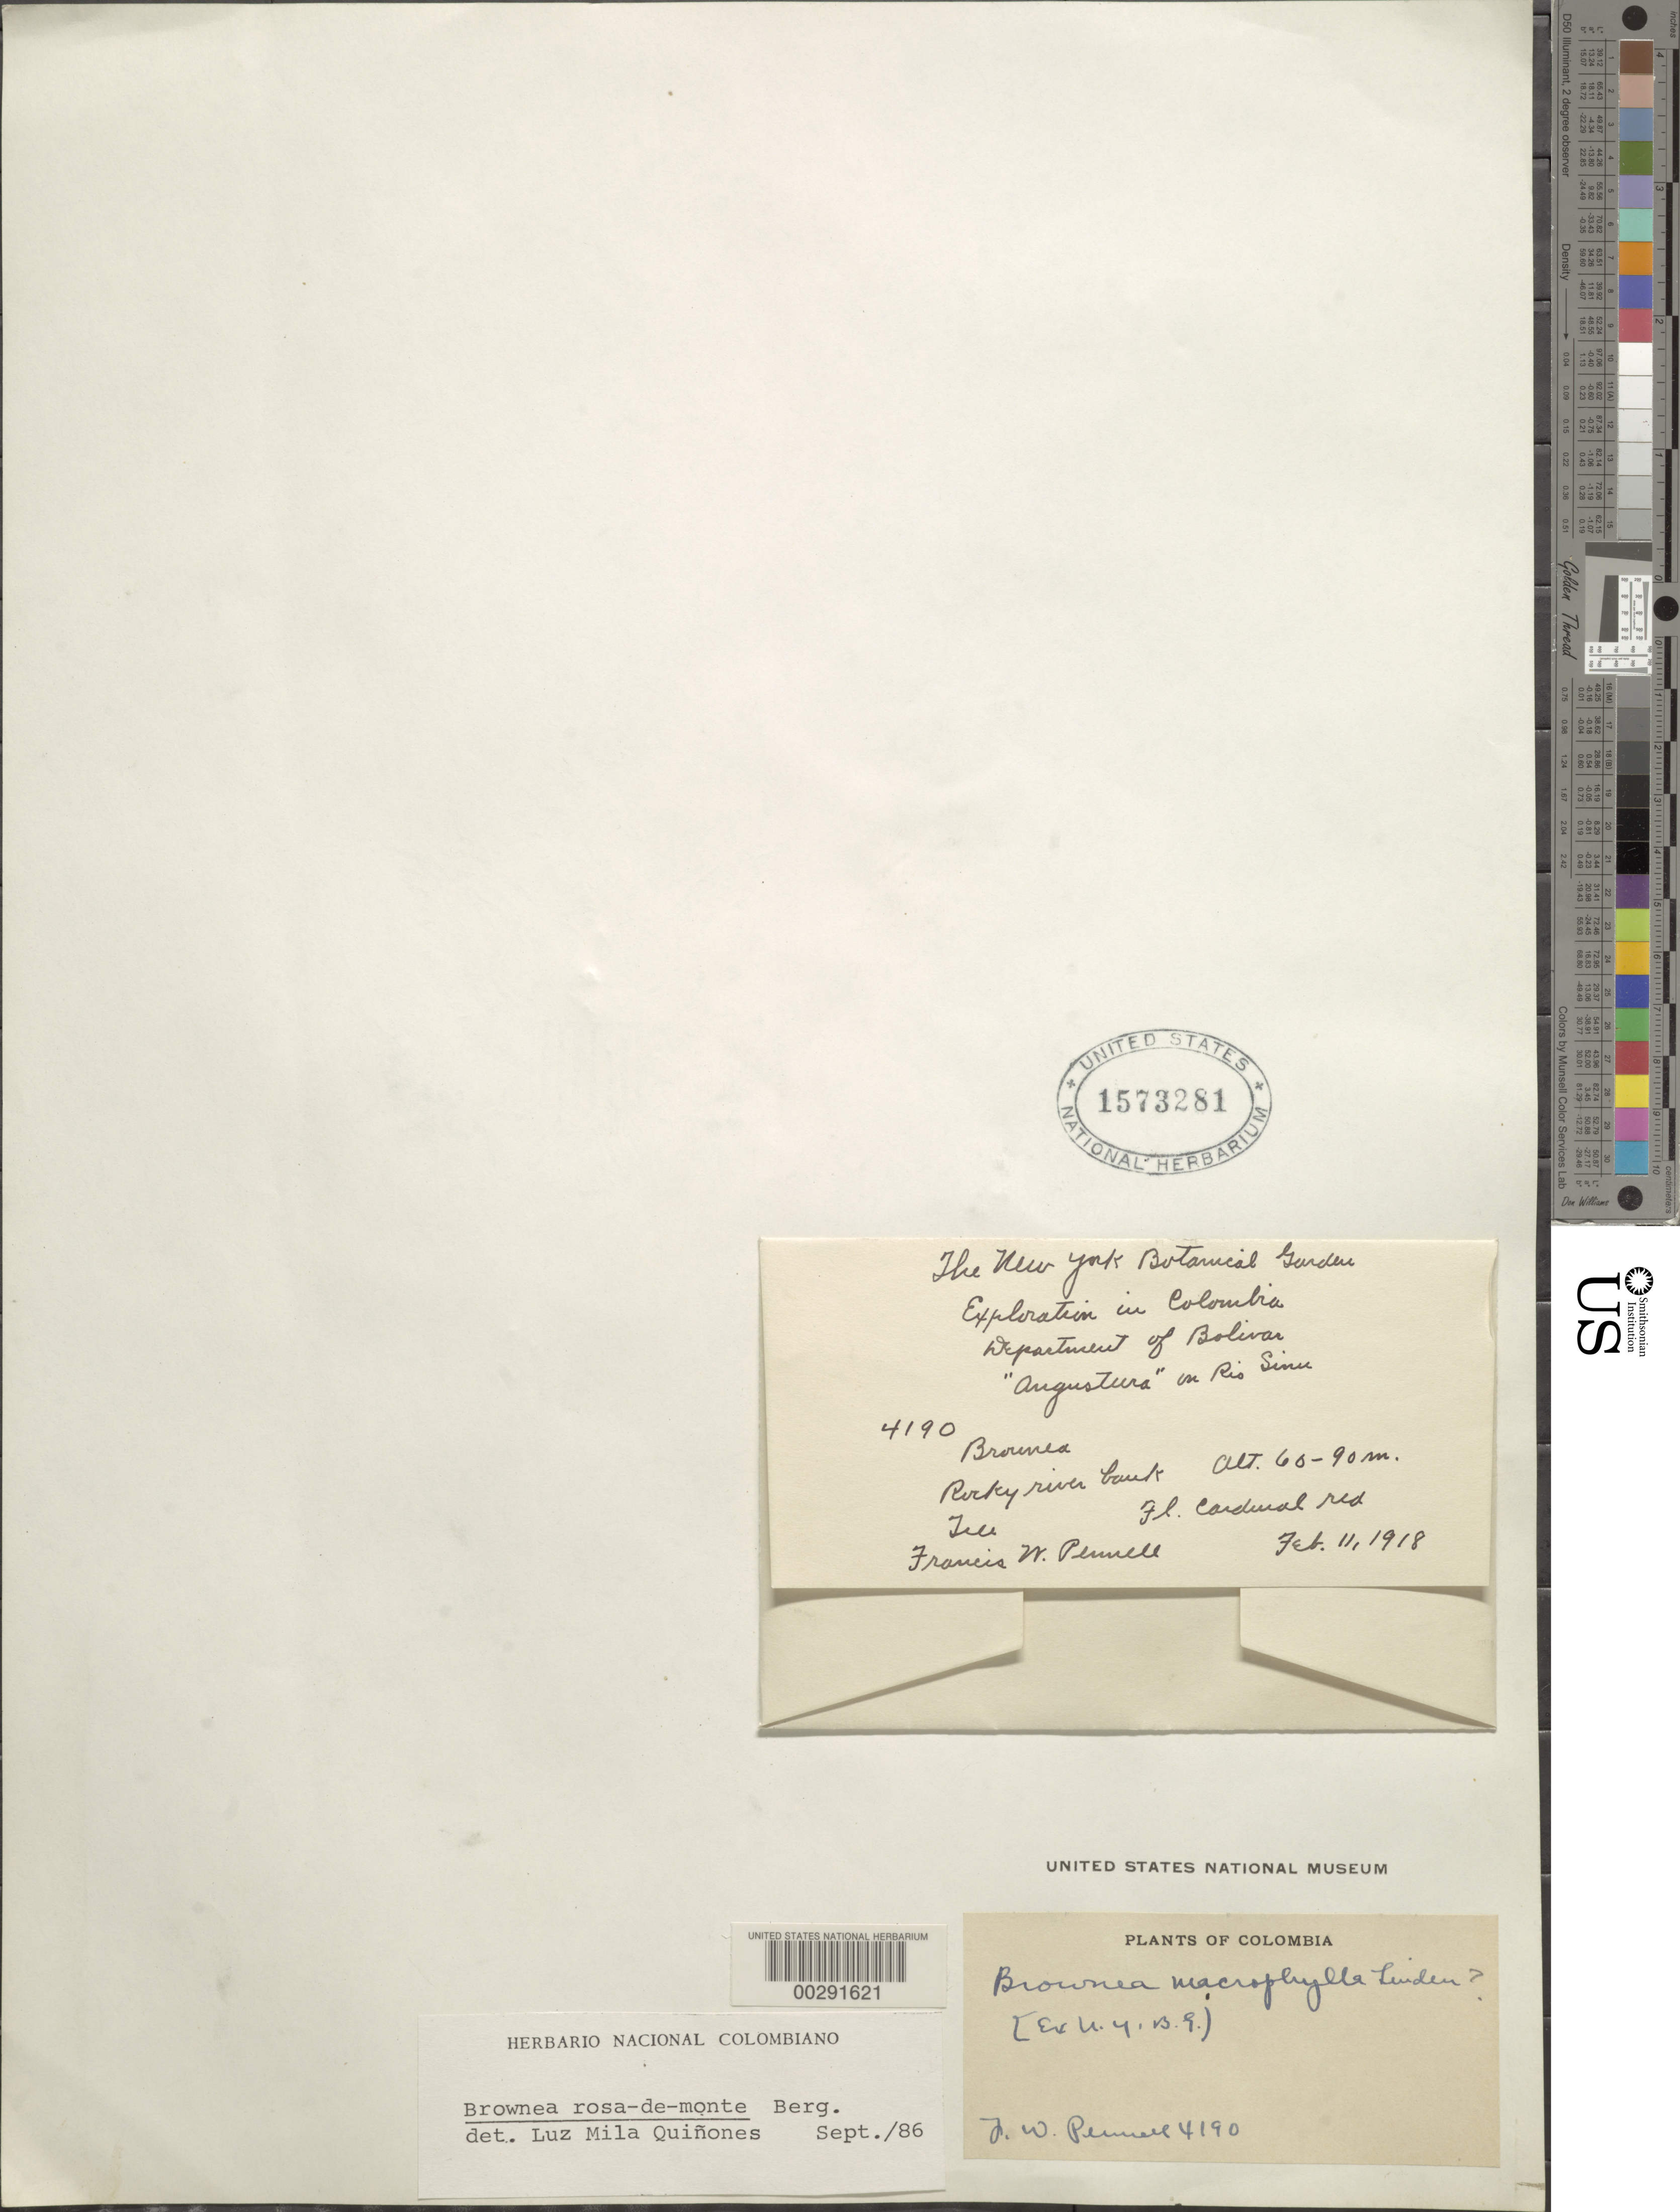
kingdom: Plantae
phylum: Tracheophyta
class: Magnoliopsida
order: Fabales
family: Fabaceae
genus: Brownea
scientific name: Brownea rosa-de-monte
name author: P.J. Bergius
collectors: F. W. Pennell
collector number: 4190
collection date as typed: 11 Feb 1918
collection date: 1918-02-11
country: Colombia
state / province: Bolívar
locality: "Angustura" in Rio Sinu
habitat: Rocky river bank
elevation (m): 60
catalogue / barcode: US 1573281